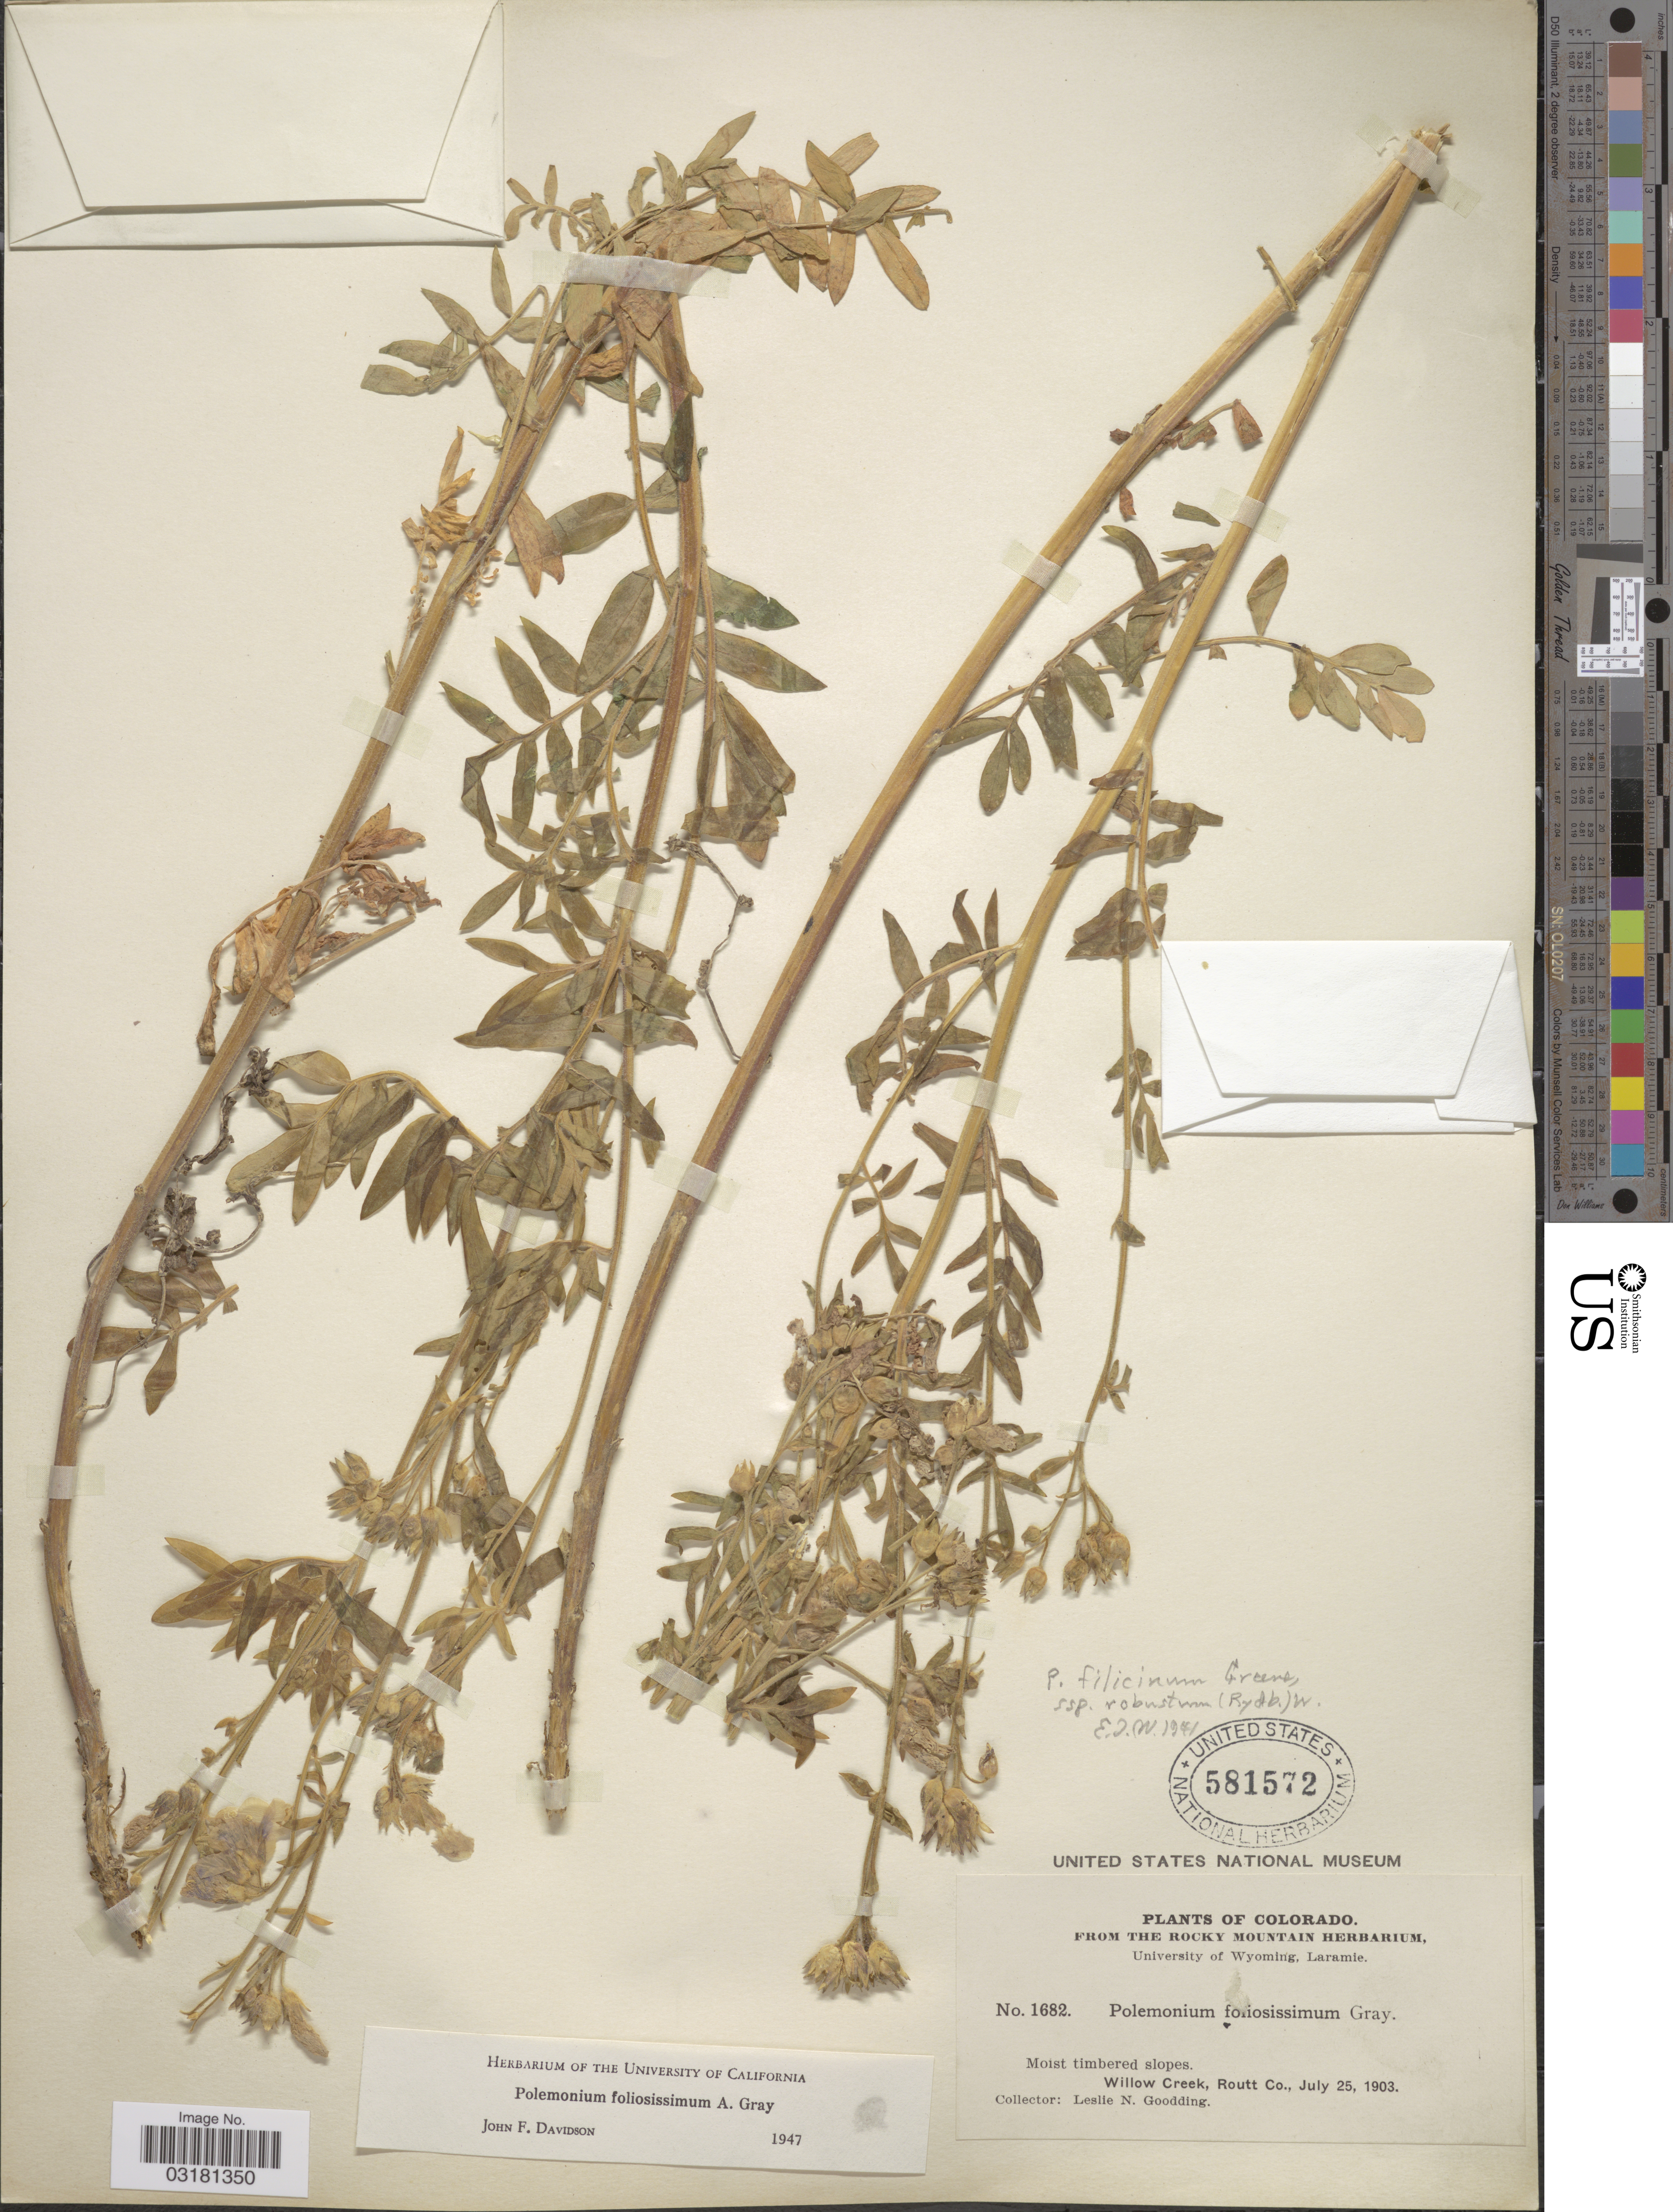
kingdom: Plantae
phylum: Tracheophyta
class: Magnoliopsida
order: Ericales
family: Polemoniaceae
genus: Polemonium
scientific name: Polemonium foliosissimum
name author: A. Gray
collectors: L. N. Goodding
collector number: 1682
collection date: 1903-07-25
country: United States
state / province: Colorado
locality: Willow Creek, Routt Co.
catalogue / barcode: US 581572